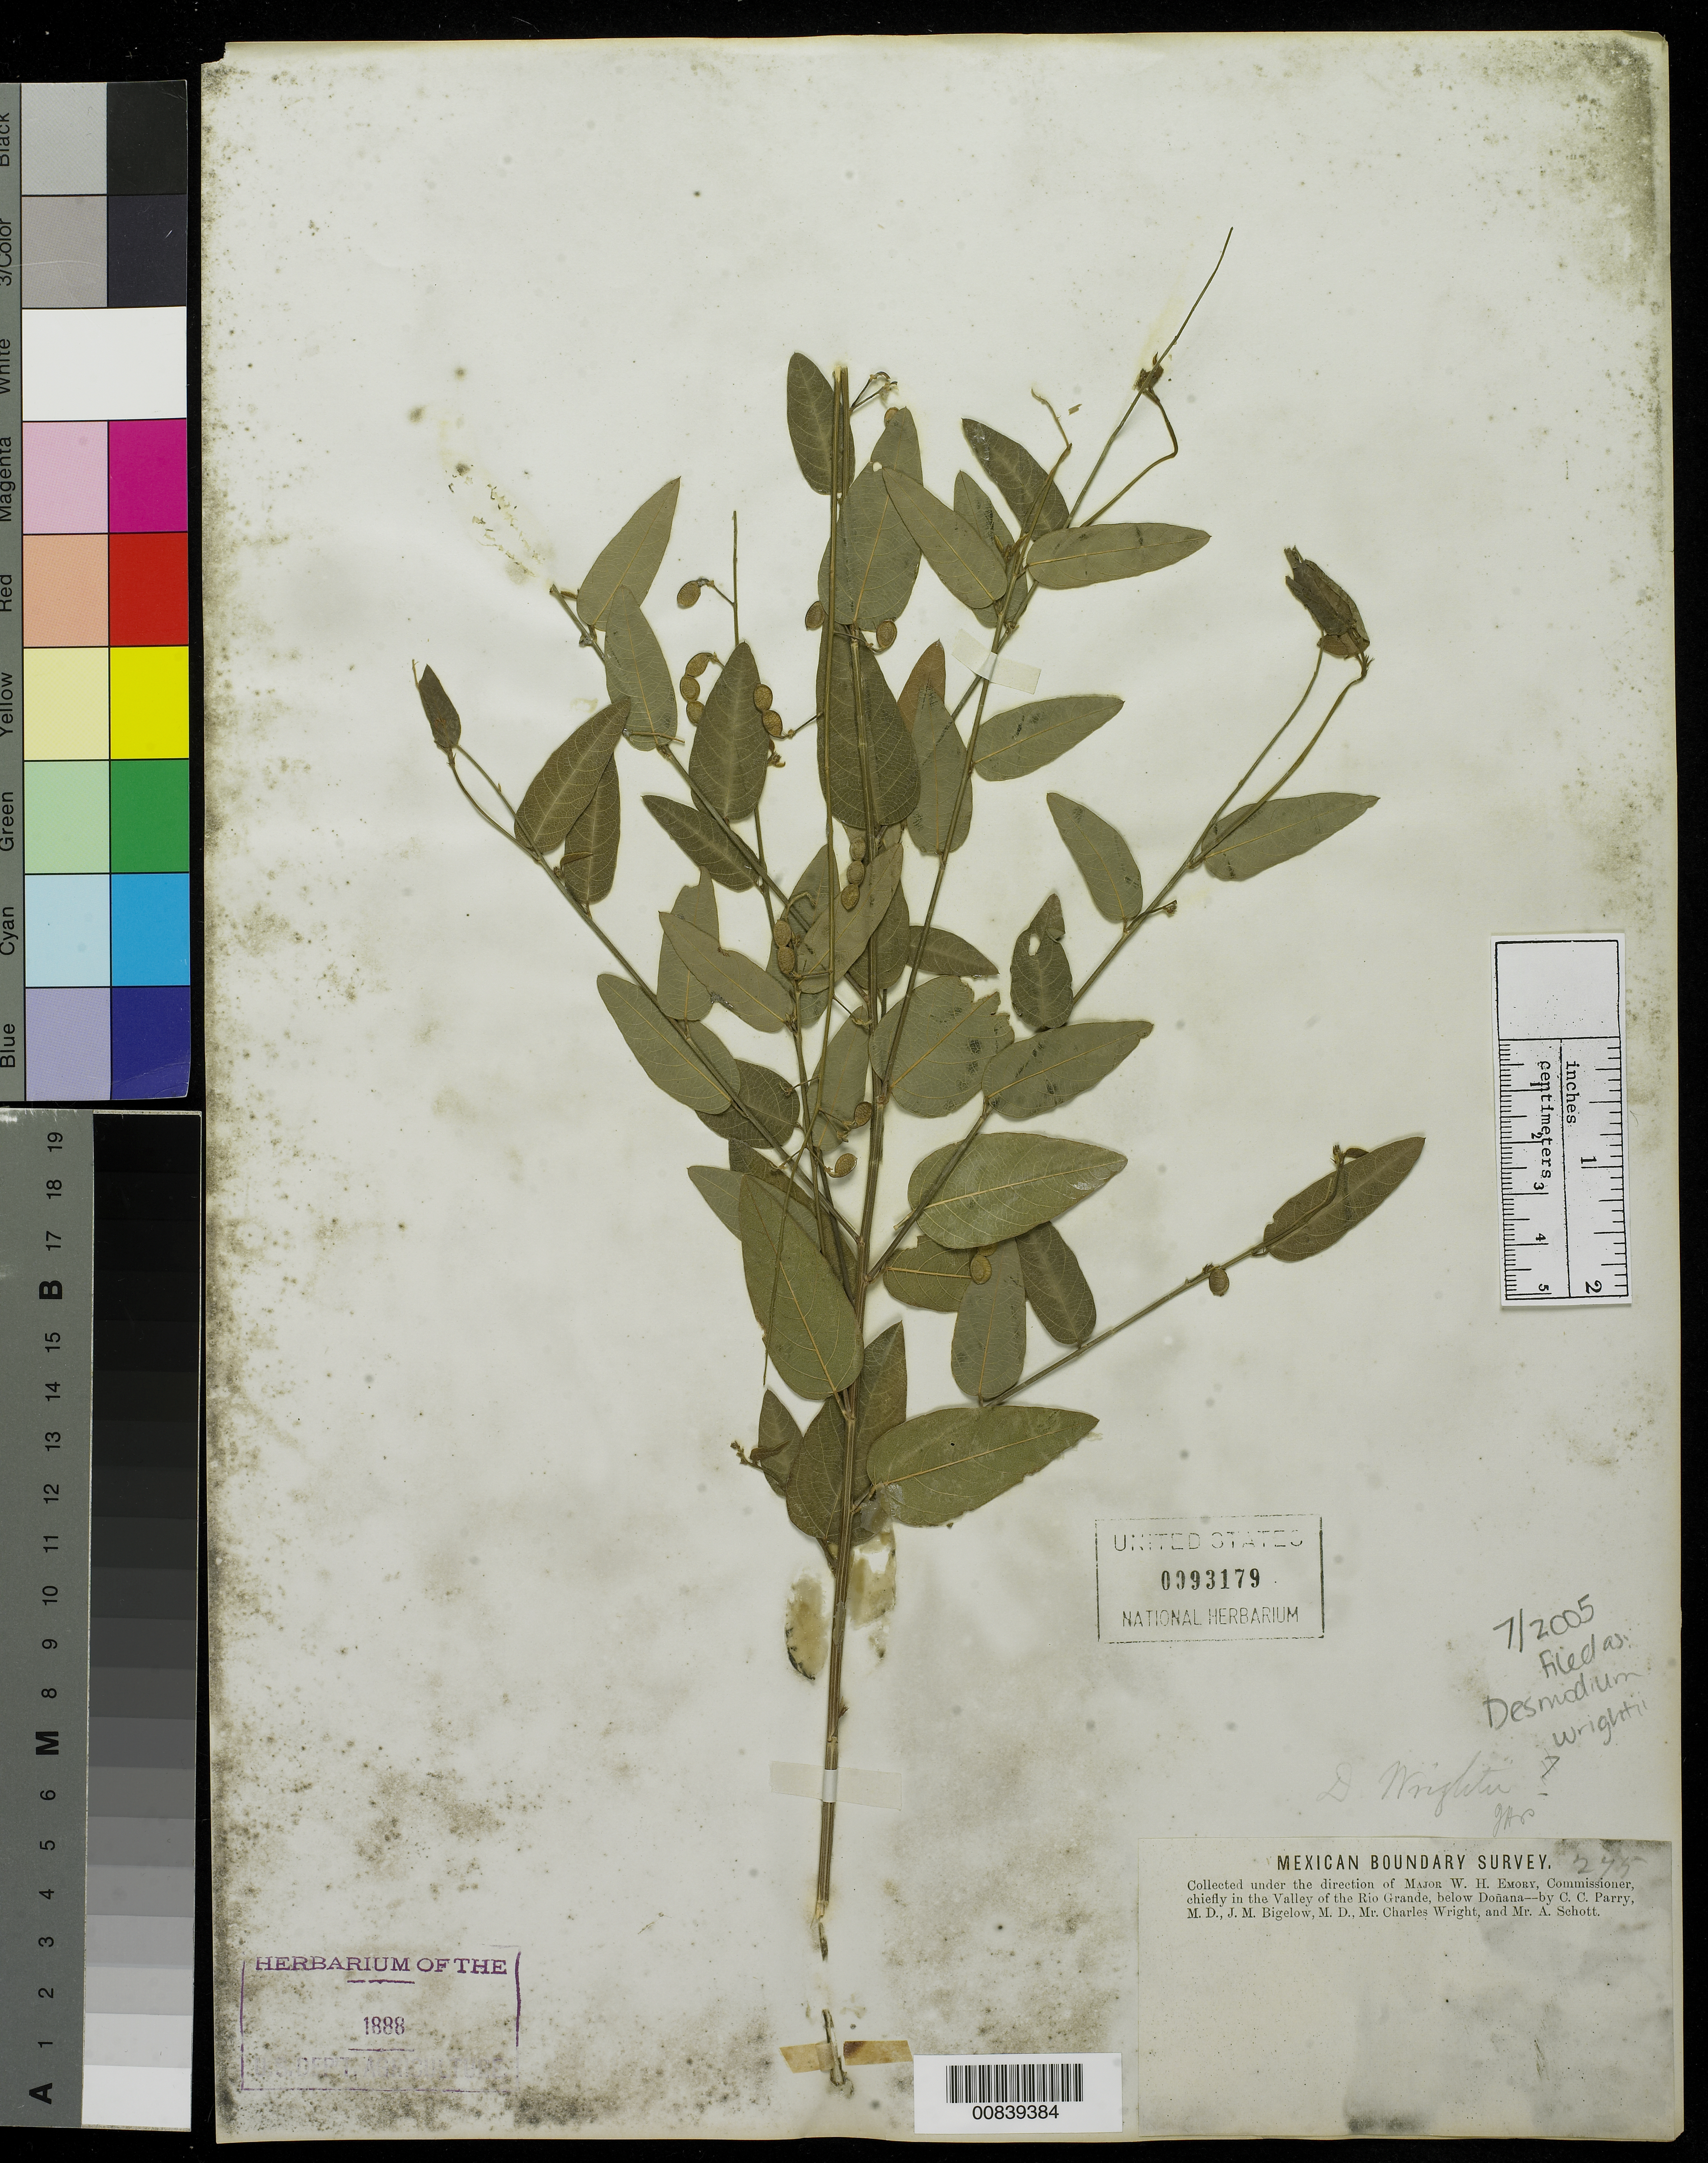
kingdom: Plantae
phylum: Tracheophyta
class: Magnoliopsida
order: Fabales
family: Fabaceae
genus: Desmodium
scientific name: Desmodium wrightii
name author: A. Gray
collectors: C. C. Parry, J. M. Bigelow, C. Wright & A. C. V. Schott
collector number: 275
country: United States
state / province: New Mexico / Texas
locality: Valley of the Rio Grande, below Doñana.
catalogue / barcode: US 93179